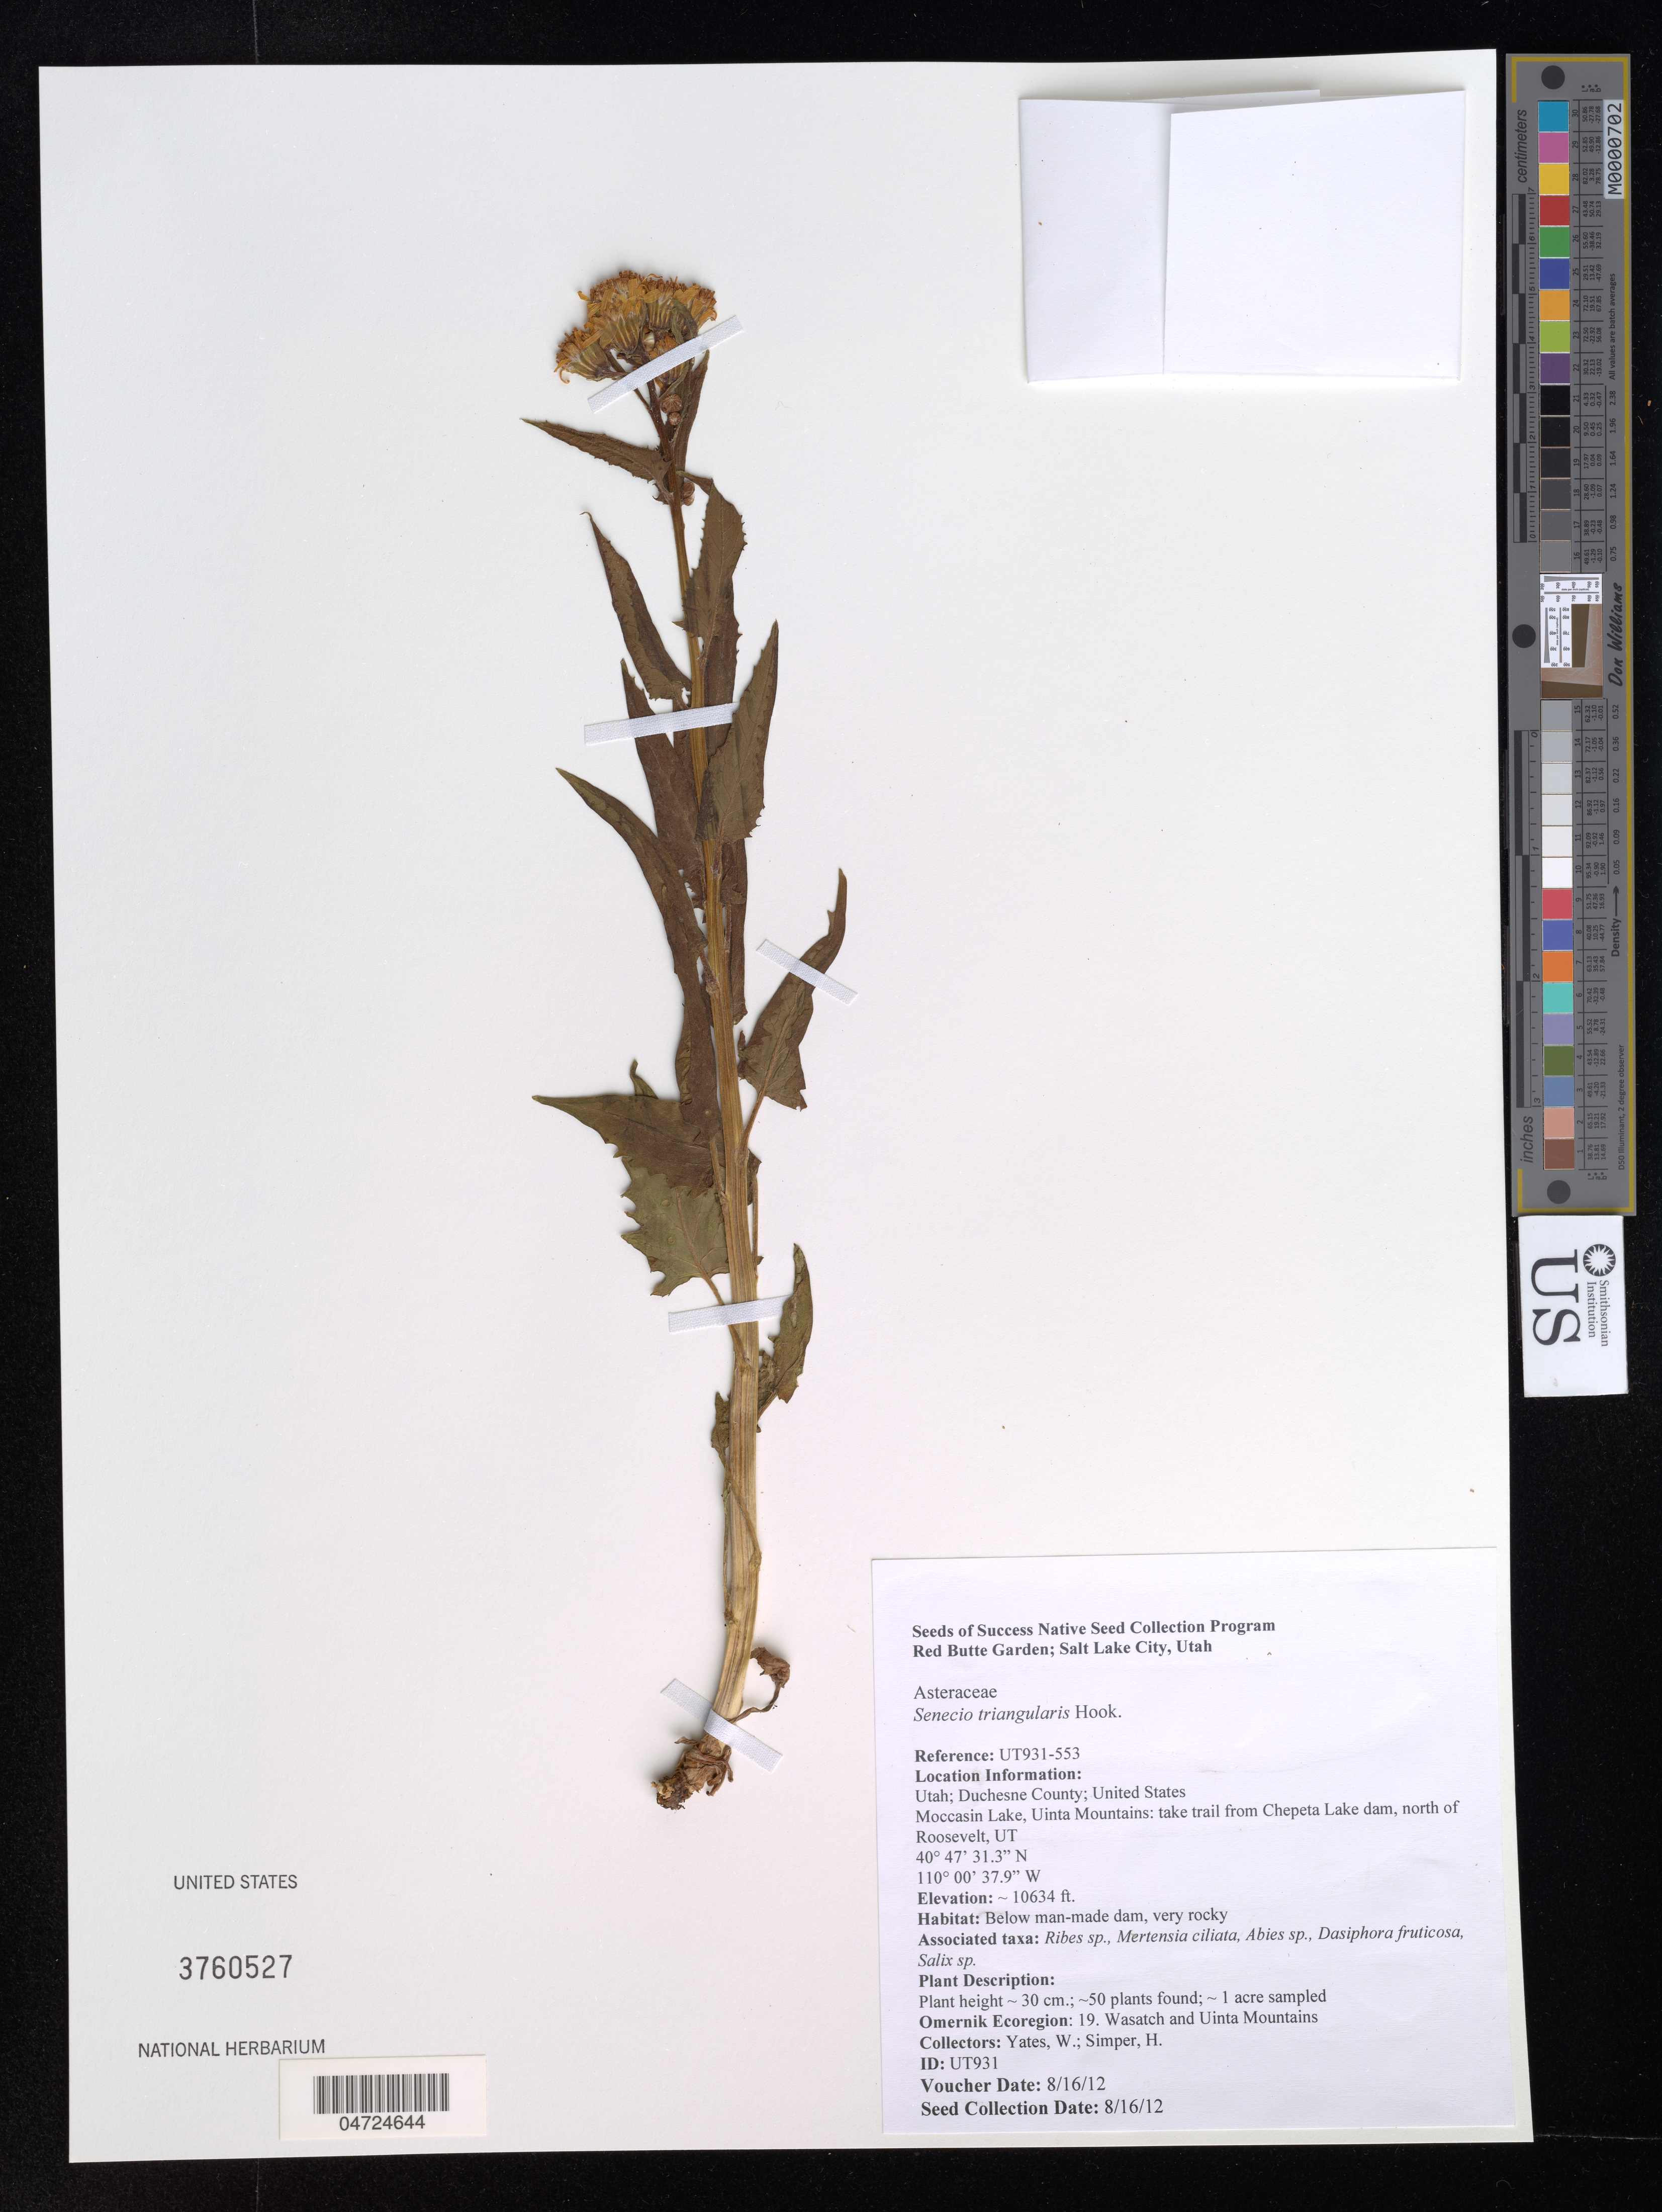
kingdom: Plantae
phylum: Tracheophyta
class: Magnoliopsida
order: Asterales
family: Asteraceae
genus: Senecio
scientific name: Senecio triangularis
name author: Hook.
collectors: W. Yates & H. Simper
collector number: UT931-553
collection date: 2012-08-16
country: United States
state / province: Utah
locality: Mocassin Lake, Uinta Mountains: take trail from Chepeta Lake dam, north of Roosevelt. Omernik Ecoregion: 19. Wasatch and Uinta Mountains.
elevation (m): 3241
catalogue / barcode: US 3760527